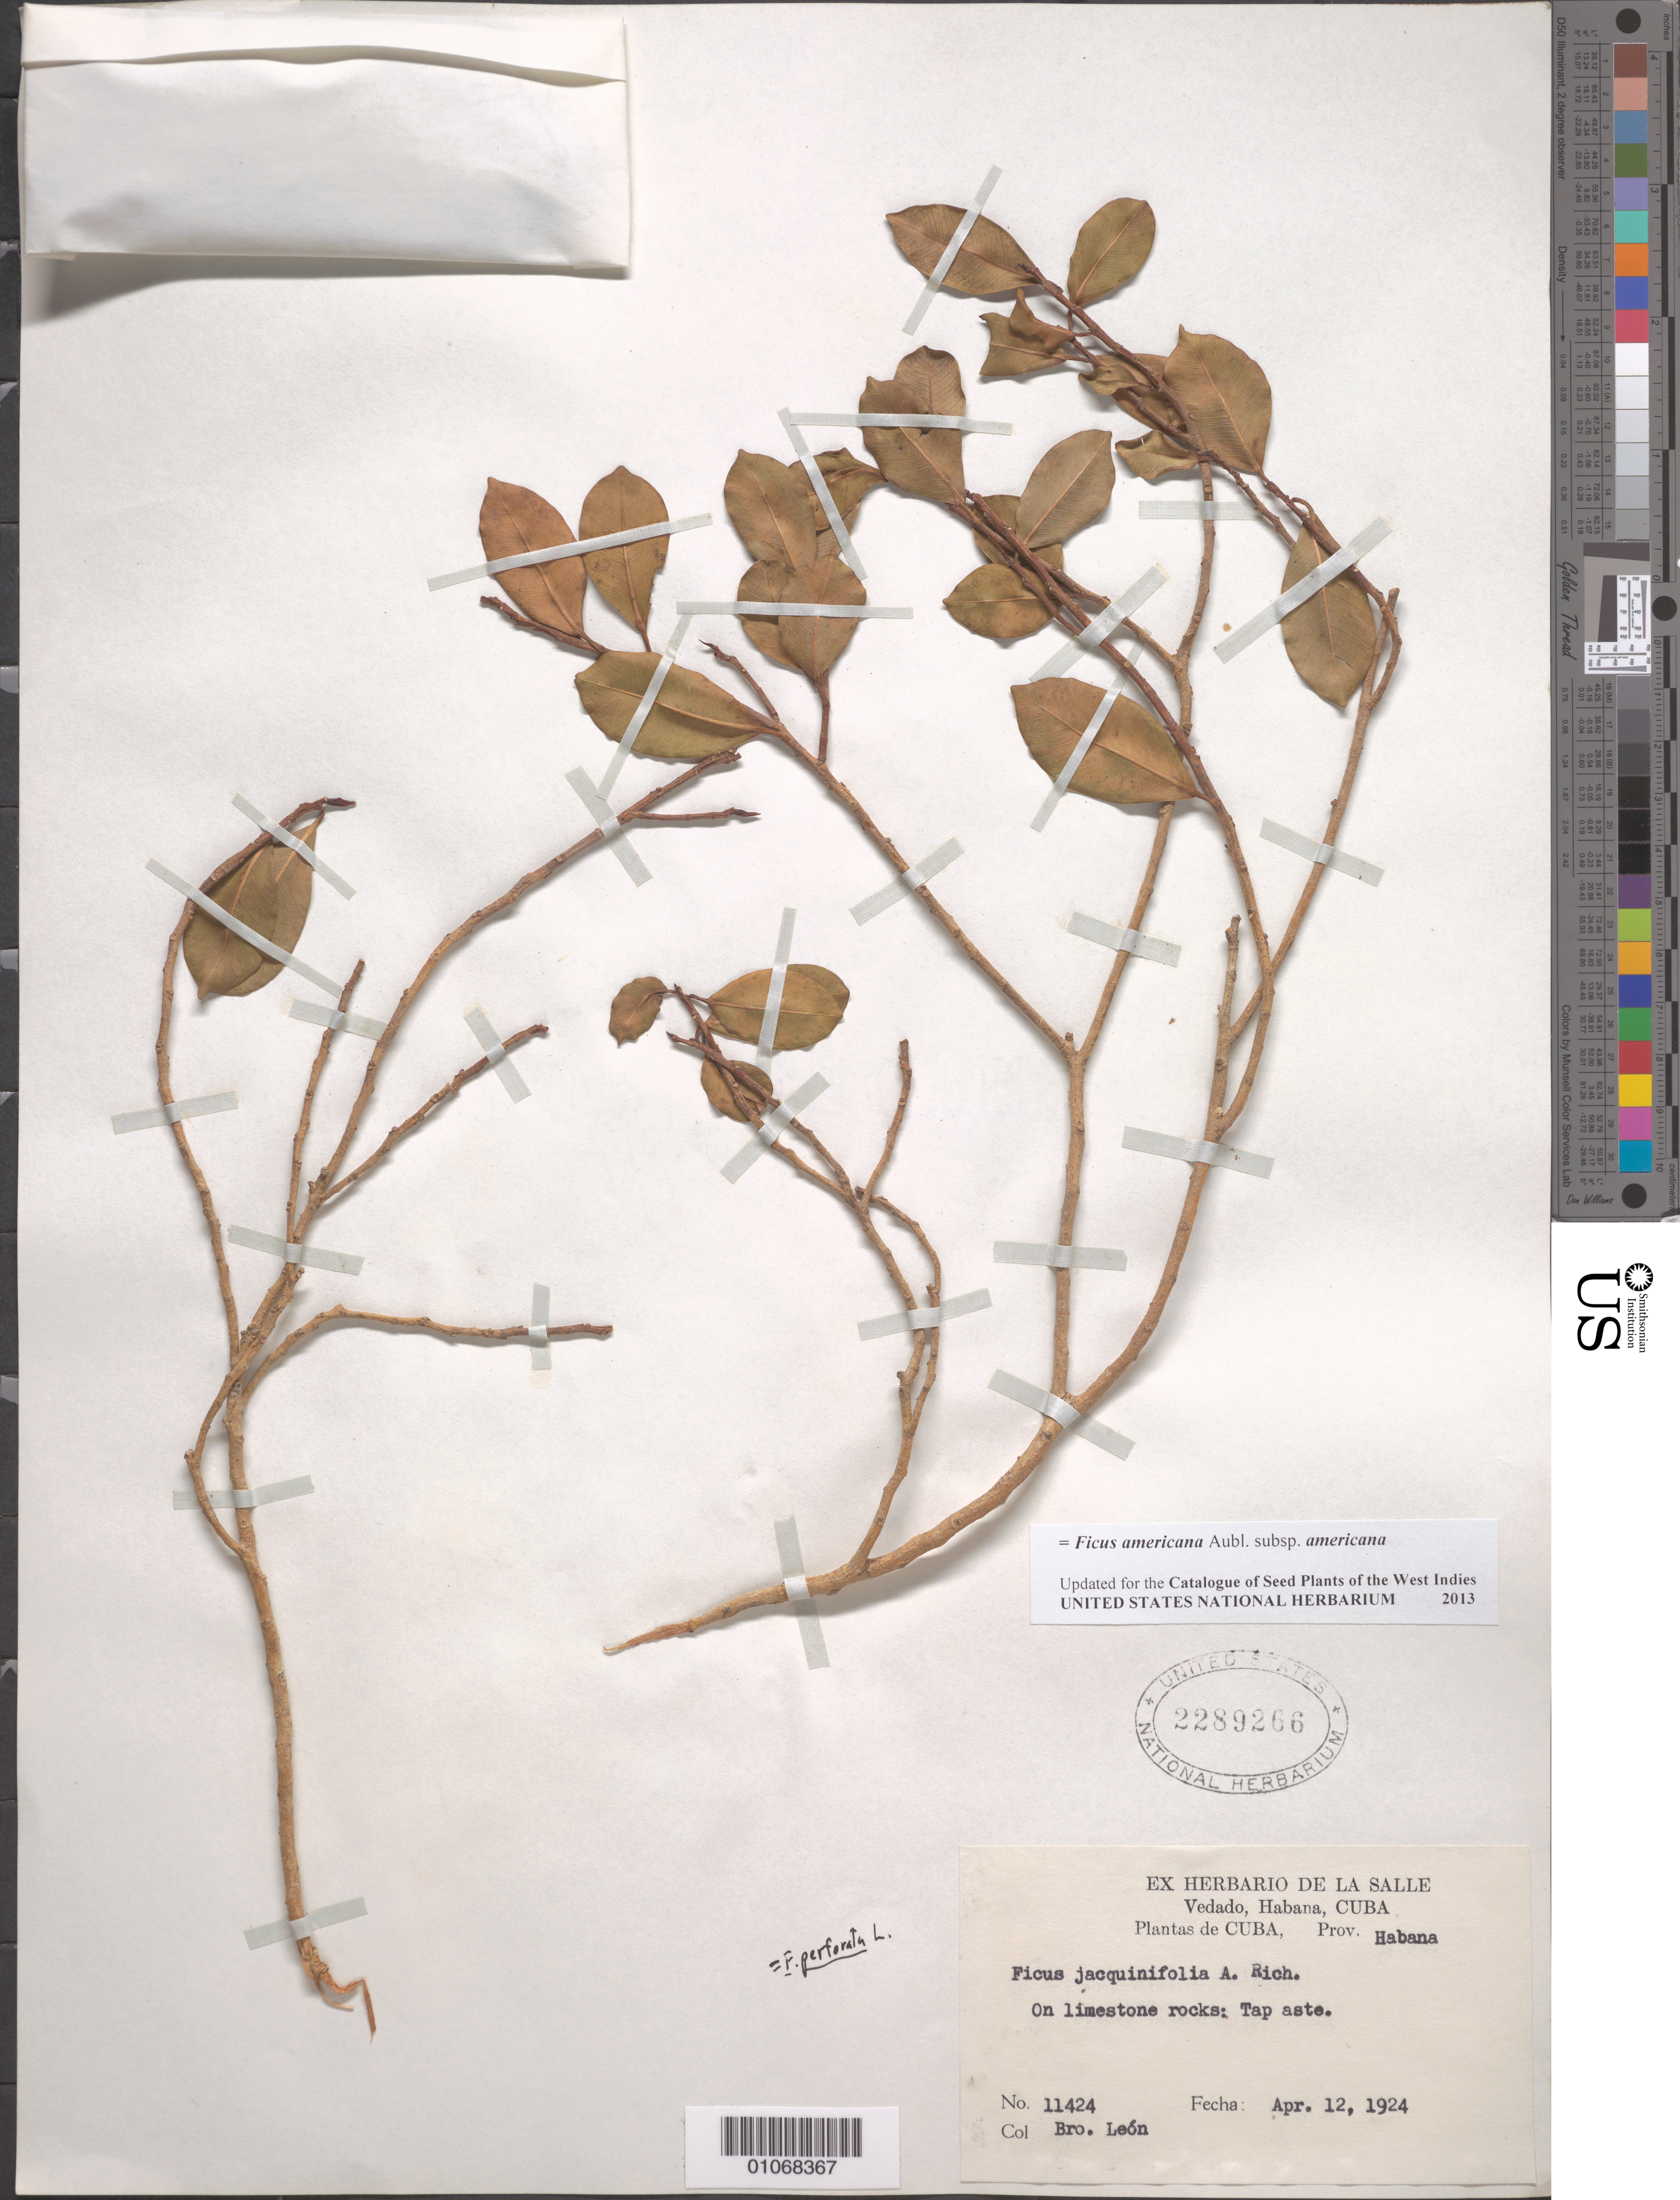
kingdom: Plantae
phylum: Tracheophyta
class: Magnoliopsida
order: Rosales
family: Moraceae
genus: Ficus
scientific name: Ficus perforata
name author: L.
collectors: Bro. León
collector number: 11424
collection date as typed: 12 Apr 1924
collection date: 1924-04-12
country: Cuba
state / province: La Habana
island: Cuba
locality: On limestone rocks: Top aste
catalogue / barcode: US 2289266